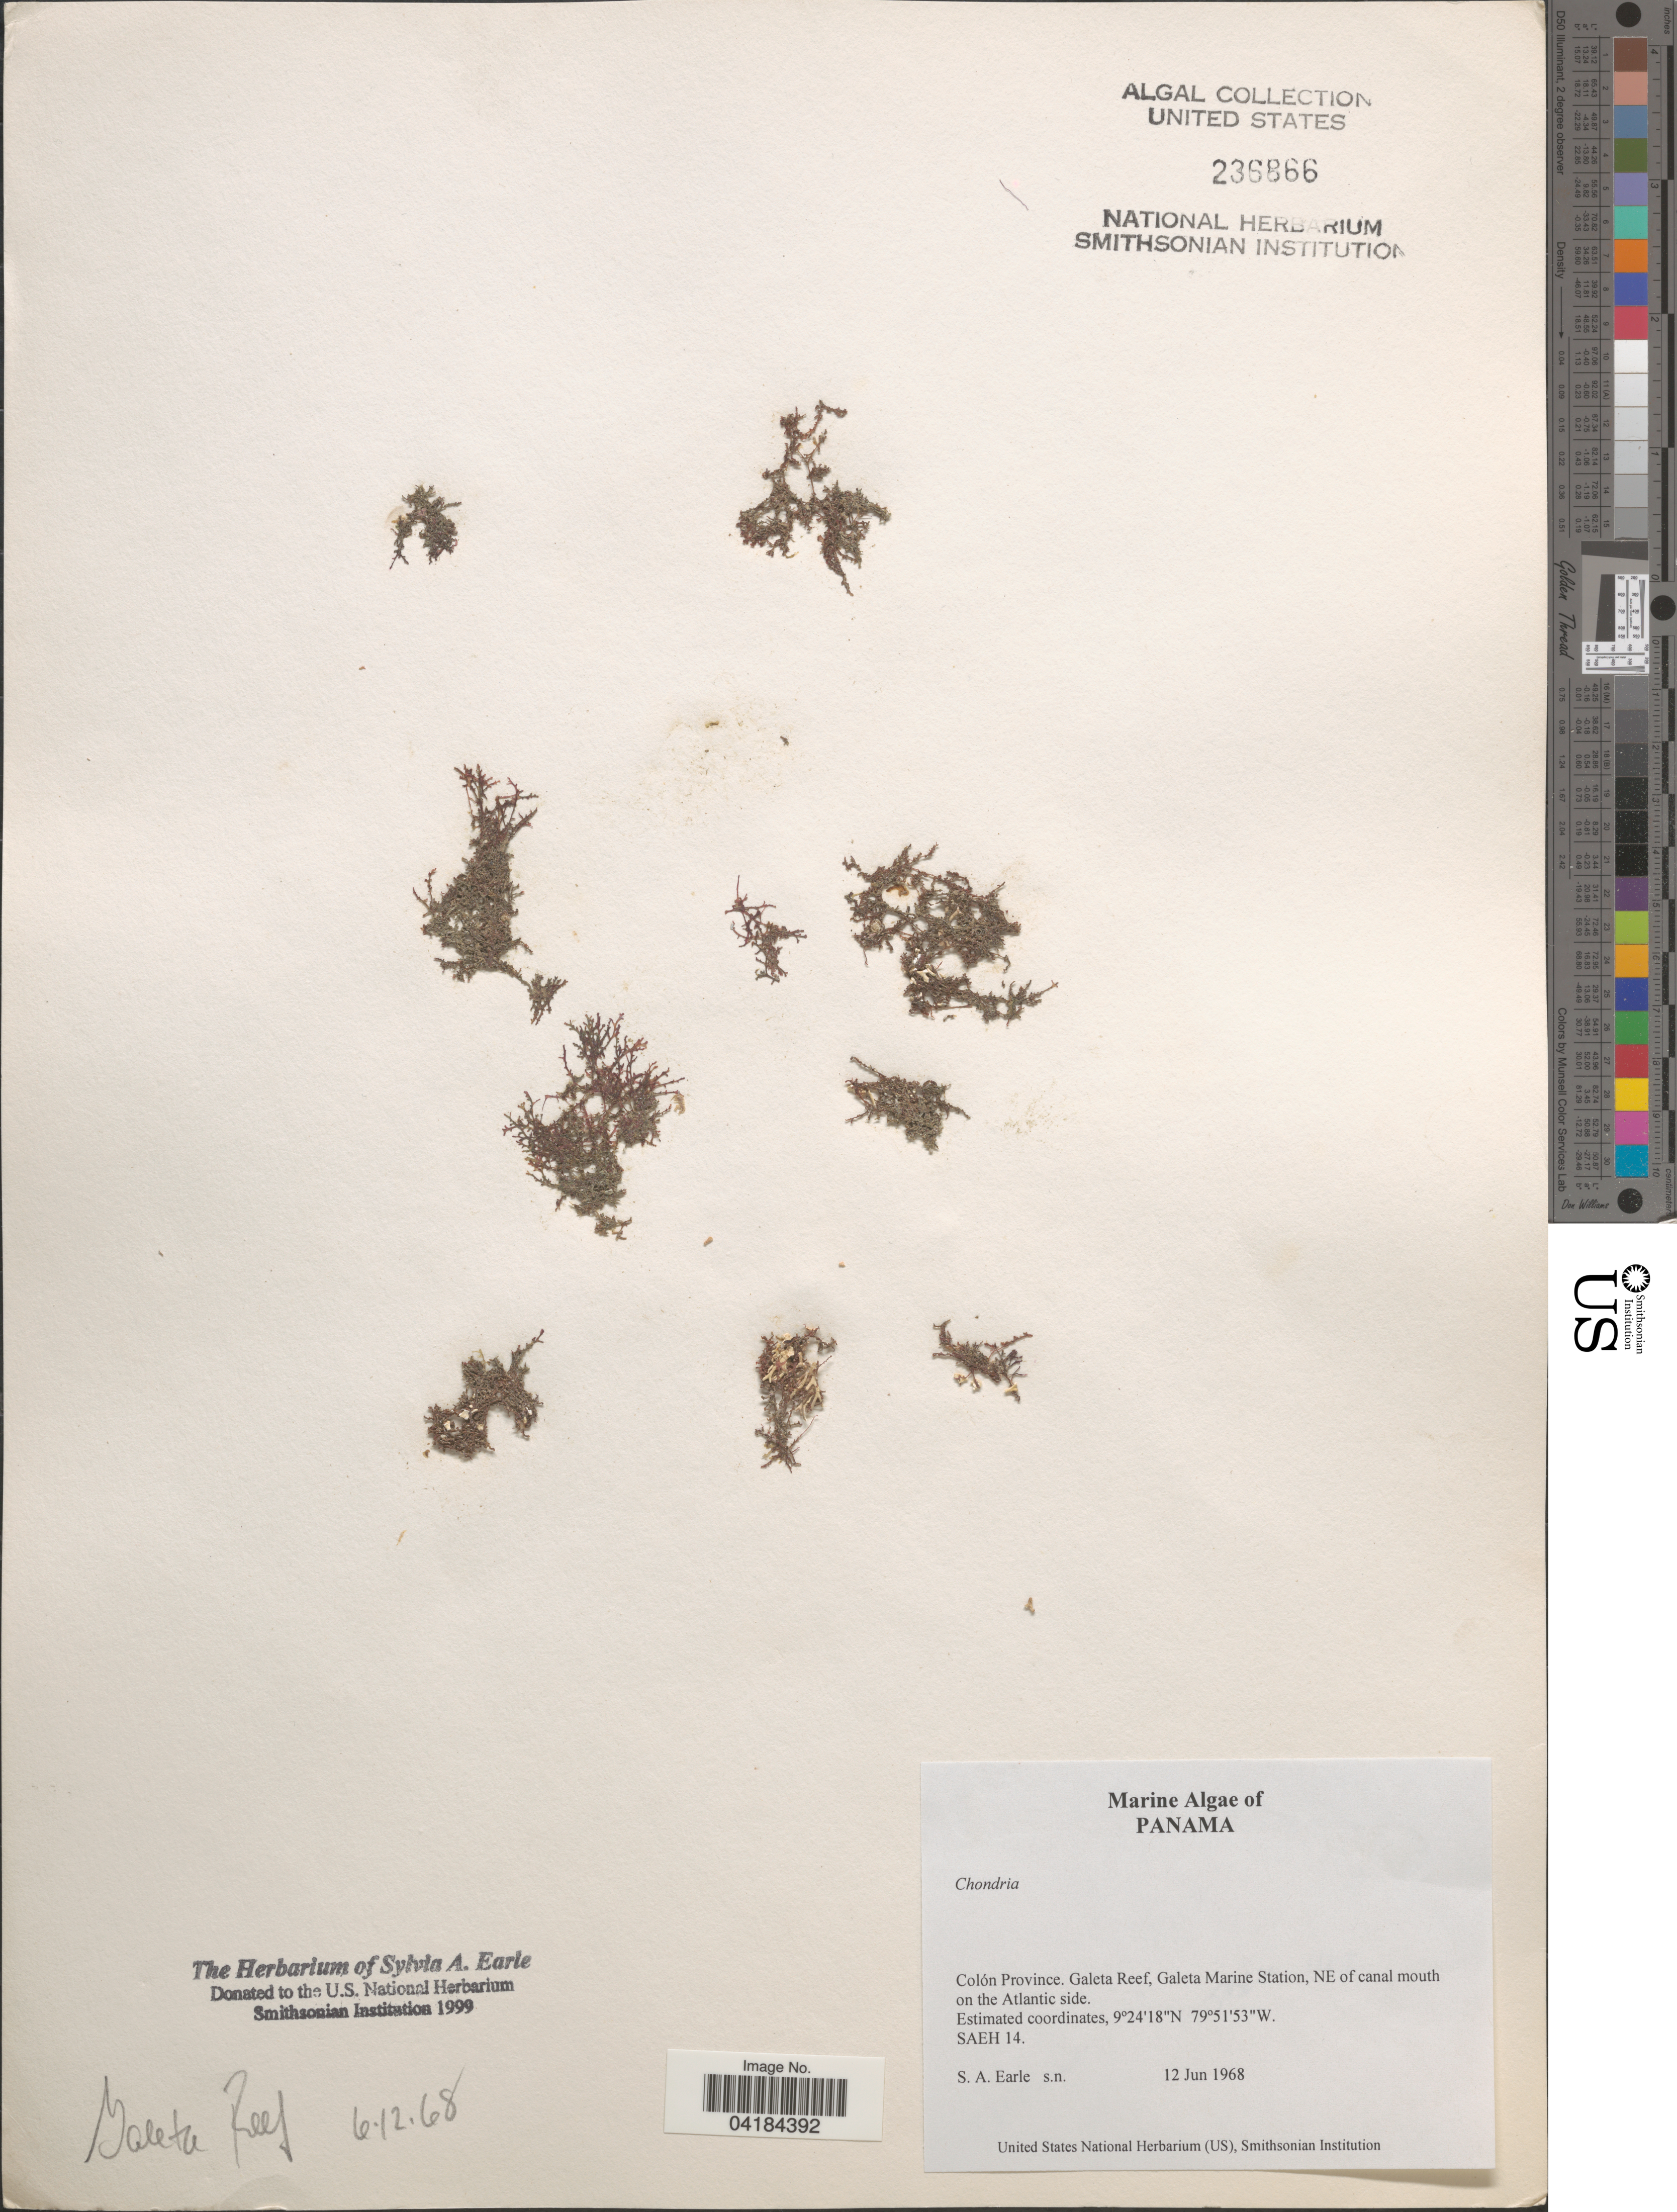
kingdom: Plantae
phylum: Rhodophyta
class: Florideophyceae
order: Ceramiales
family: Rhodomelaceae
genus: Chondria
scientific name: Chondria sp.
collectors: S. A. Earle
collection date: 1968-06-12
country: Panama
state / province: Colón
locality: Galeta Reef, Galeta Marine Station, NE of canal mouth on the Atlantic side. SAEH 14.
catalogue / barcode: US 236866